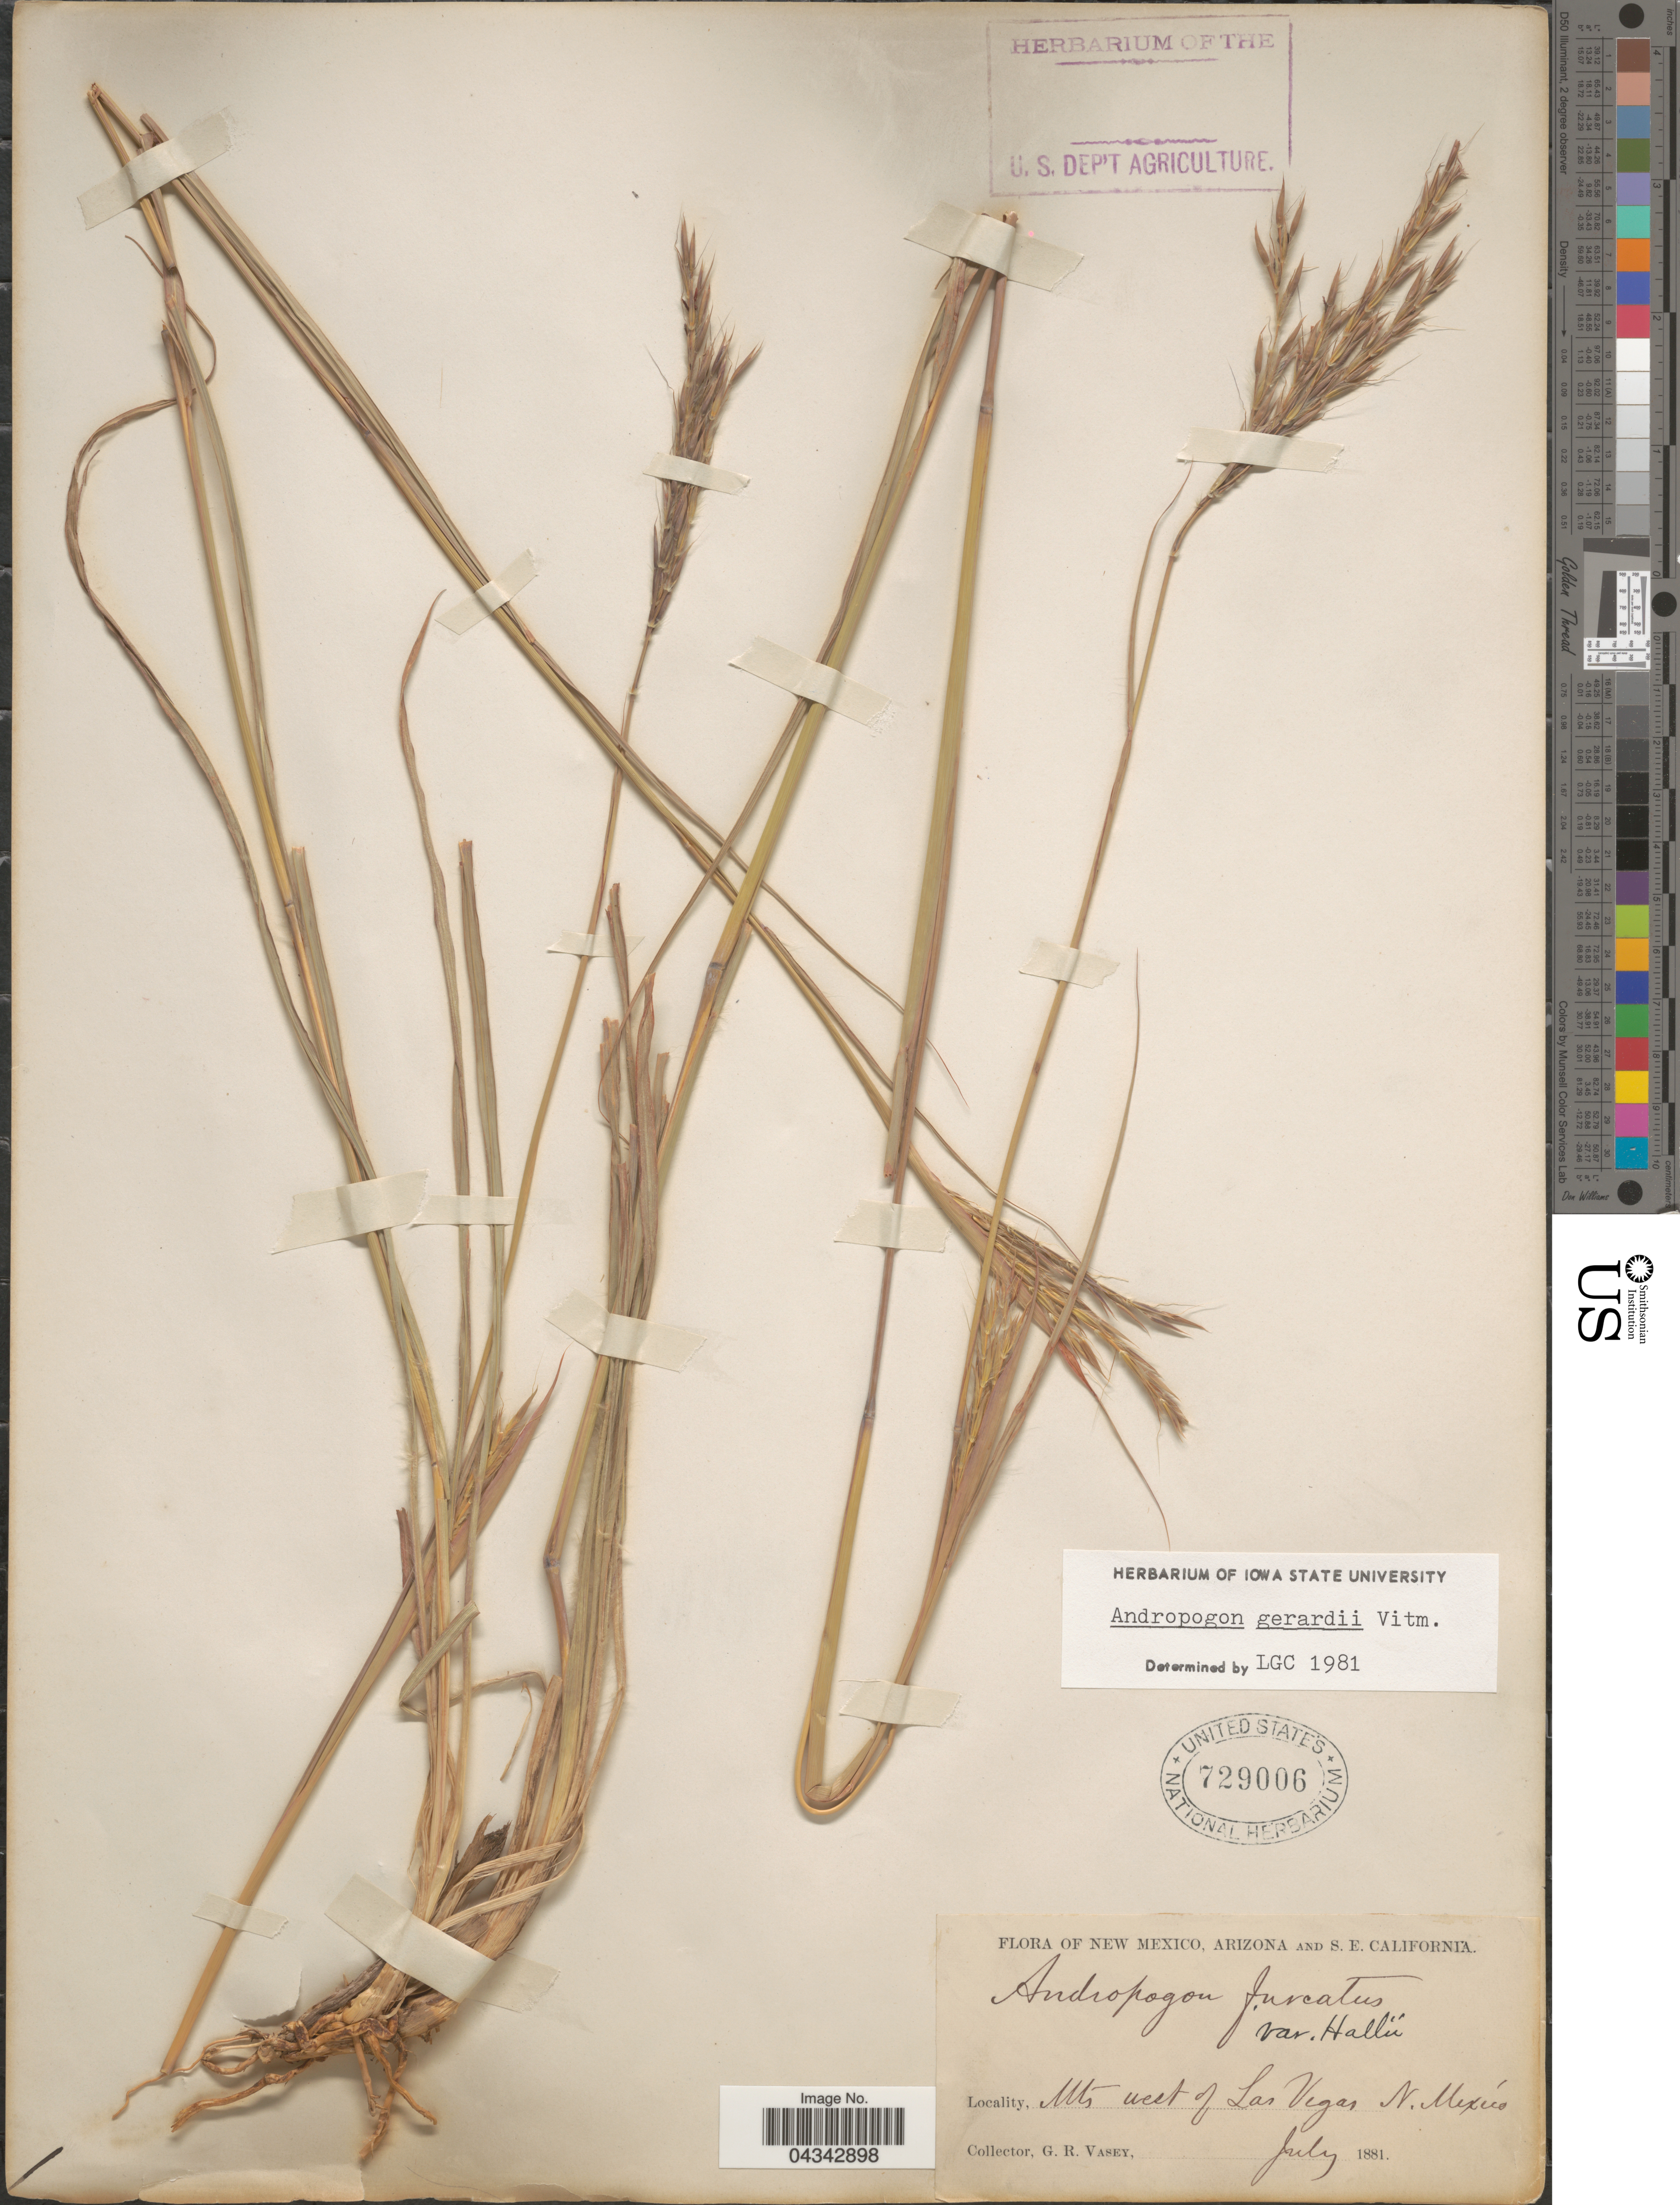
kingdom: Plantae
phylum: Tracheophyta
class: Liliopsida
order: Poales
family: Poaceae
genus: Andropogon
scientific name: Andropogon gerardii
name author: Vitman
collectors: G. R. Vasey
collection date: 1881-07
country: United States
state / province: New Mexico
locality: Mts west of Las Vegas.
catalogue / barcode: US 729006